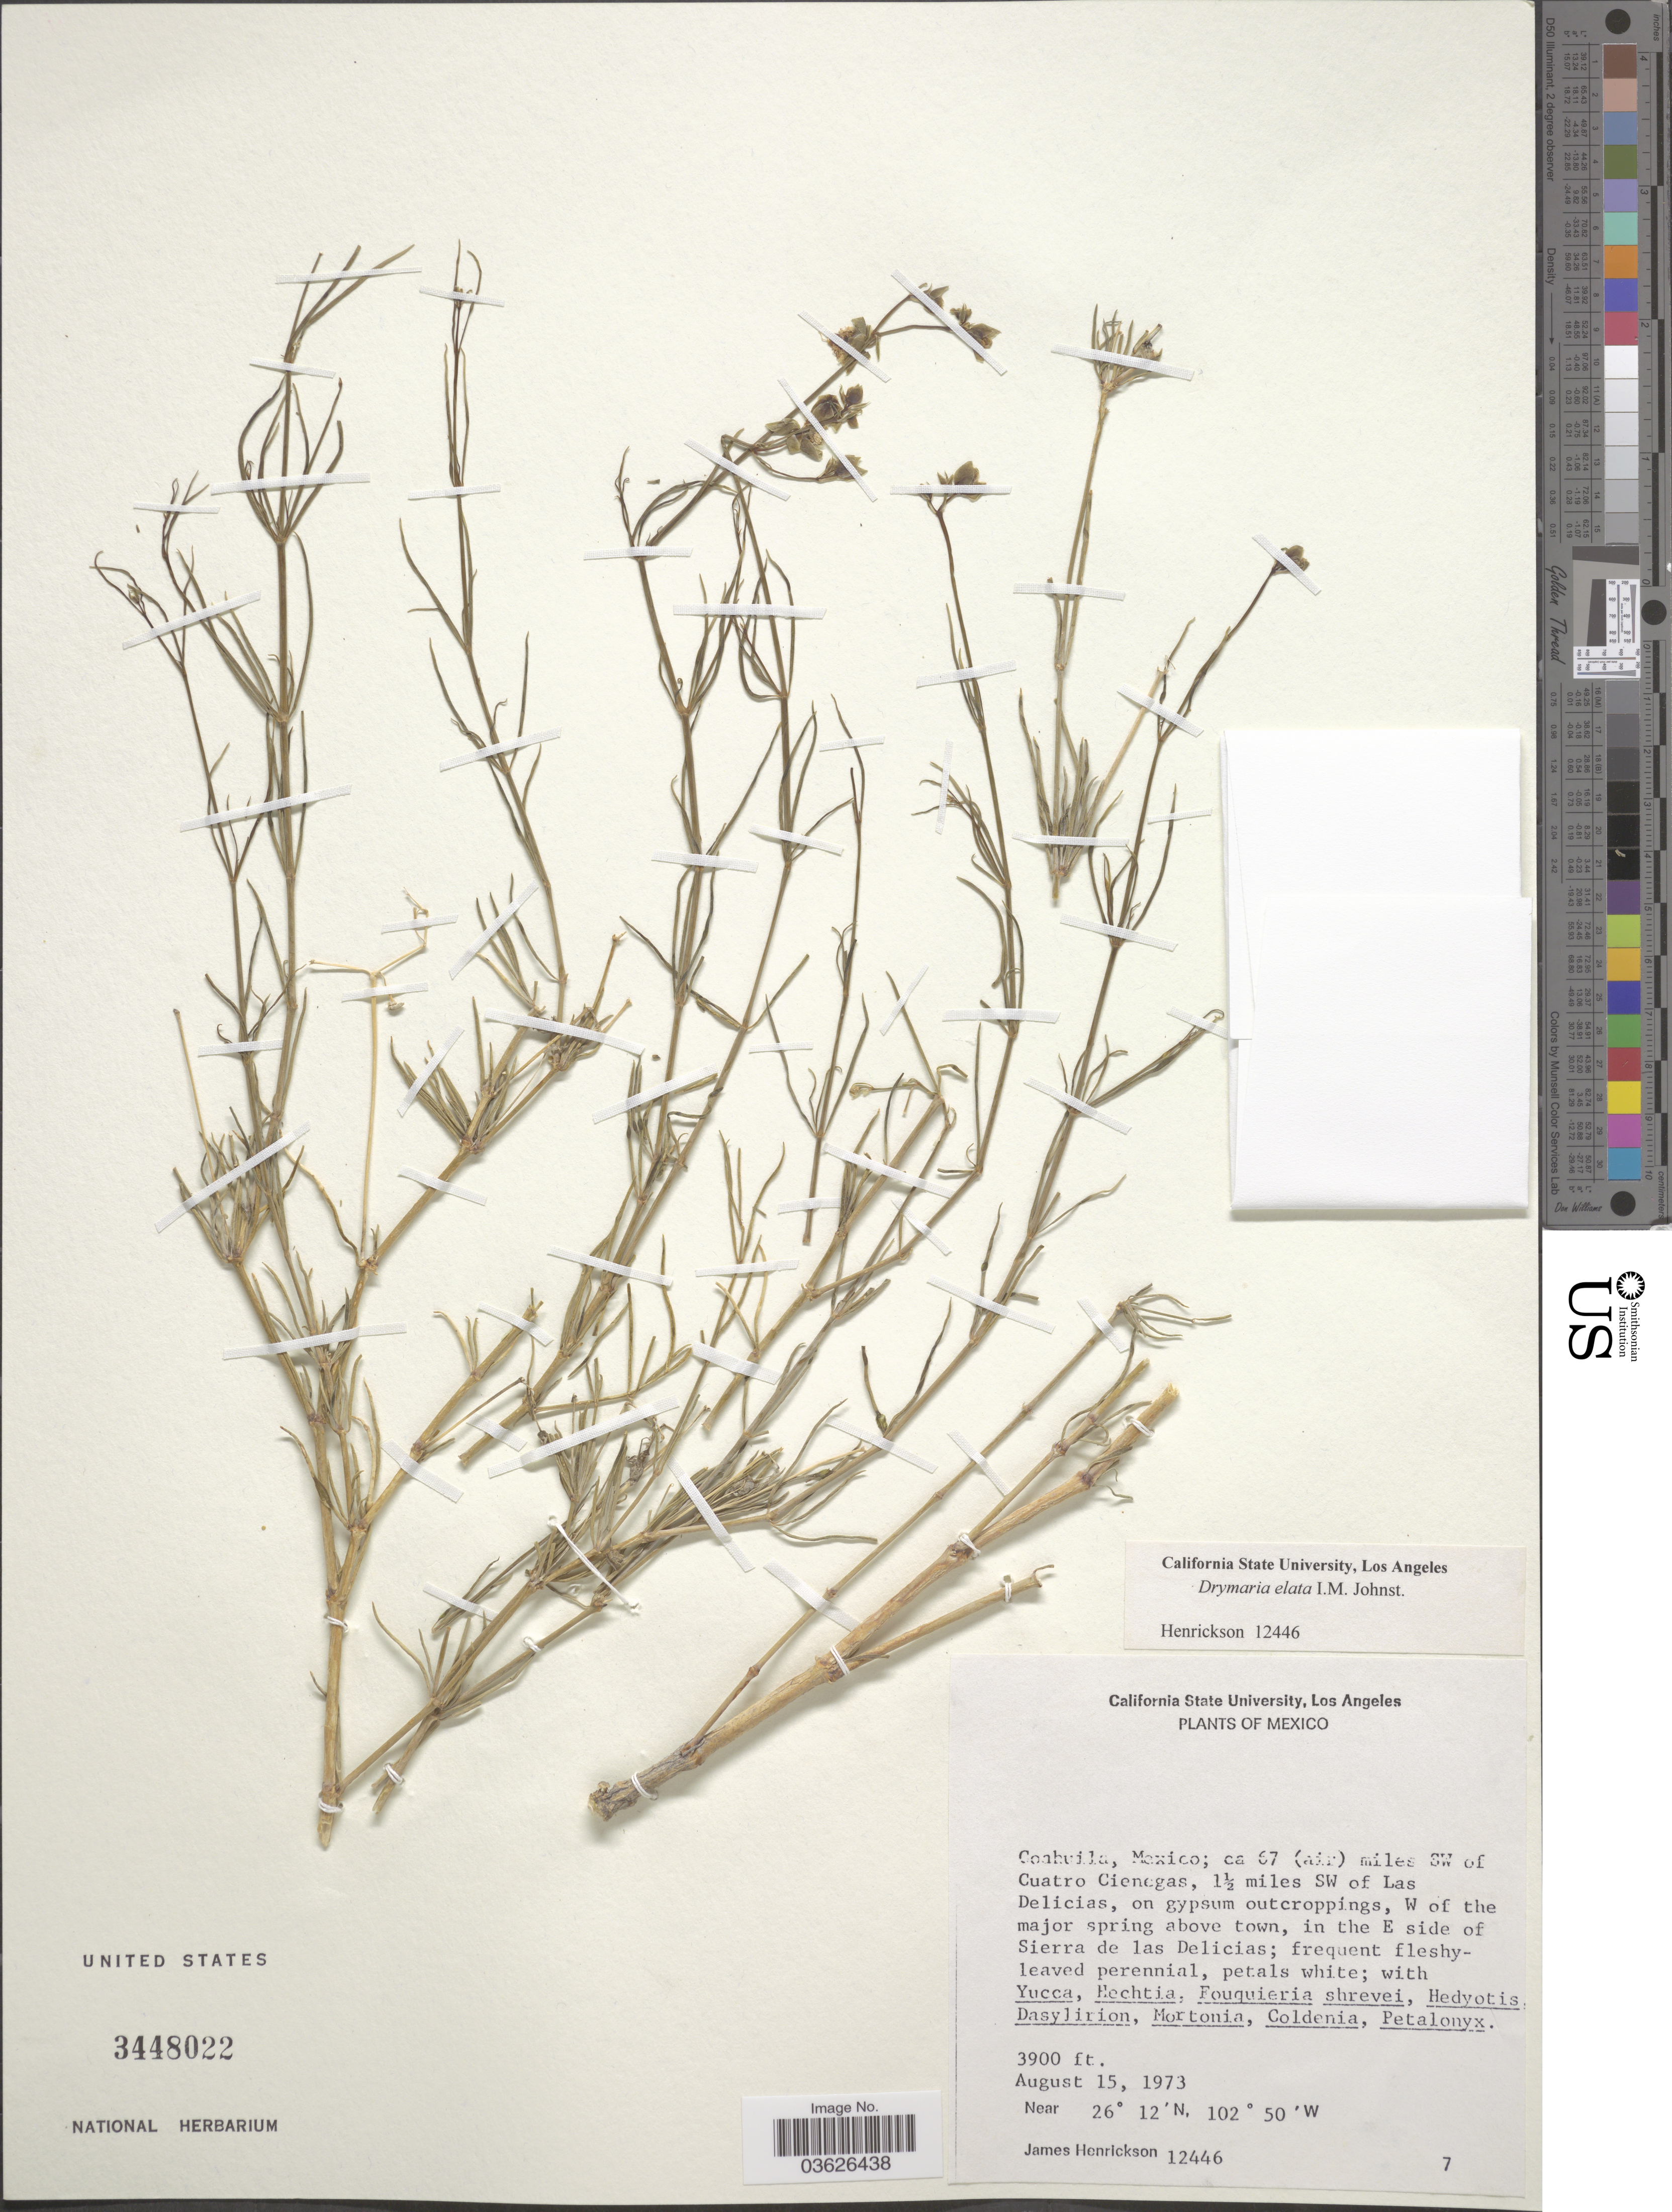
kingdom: Plantae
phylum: Tracheophyta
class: Magnoliopsida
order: Caryophyllales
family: Caryophyllaceae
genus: Drymaria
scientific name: Drymaria elata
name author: I.M. Johnst.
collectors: J. Henrickson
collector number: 12446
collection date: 1973-08-15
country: Mexico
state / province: Coahuila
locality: Ca 67 (air) miles SW of Cuatro Cienegas, 1½ miles SW of Las Delicias, on gypsum outrcoppings, W of the major spring above town, in the E side of Sierra de las Delicias.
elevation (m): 1189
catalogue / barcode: US 3448022